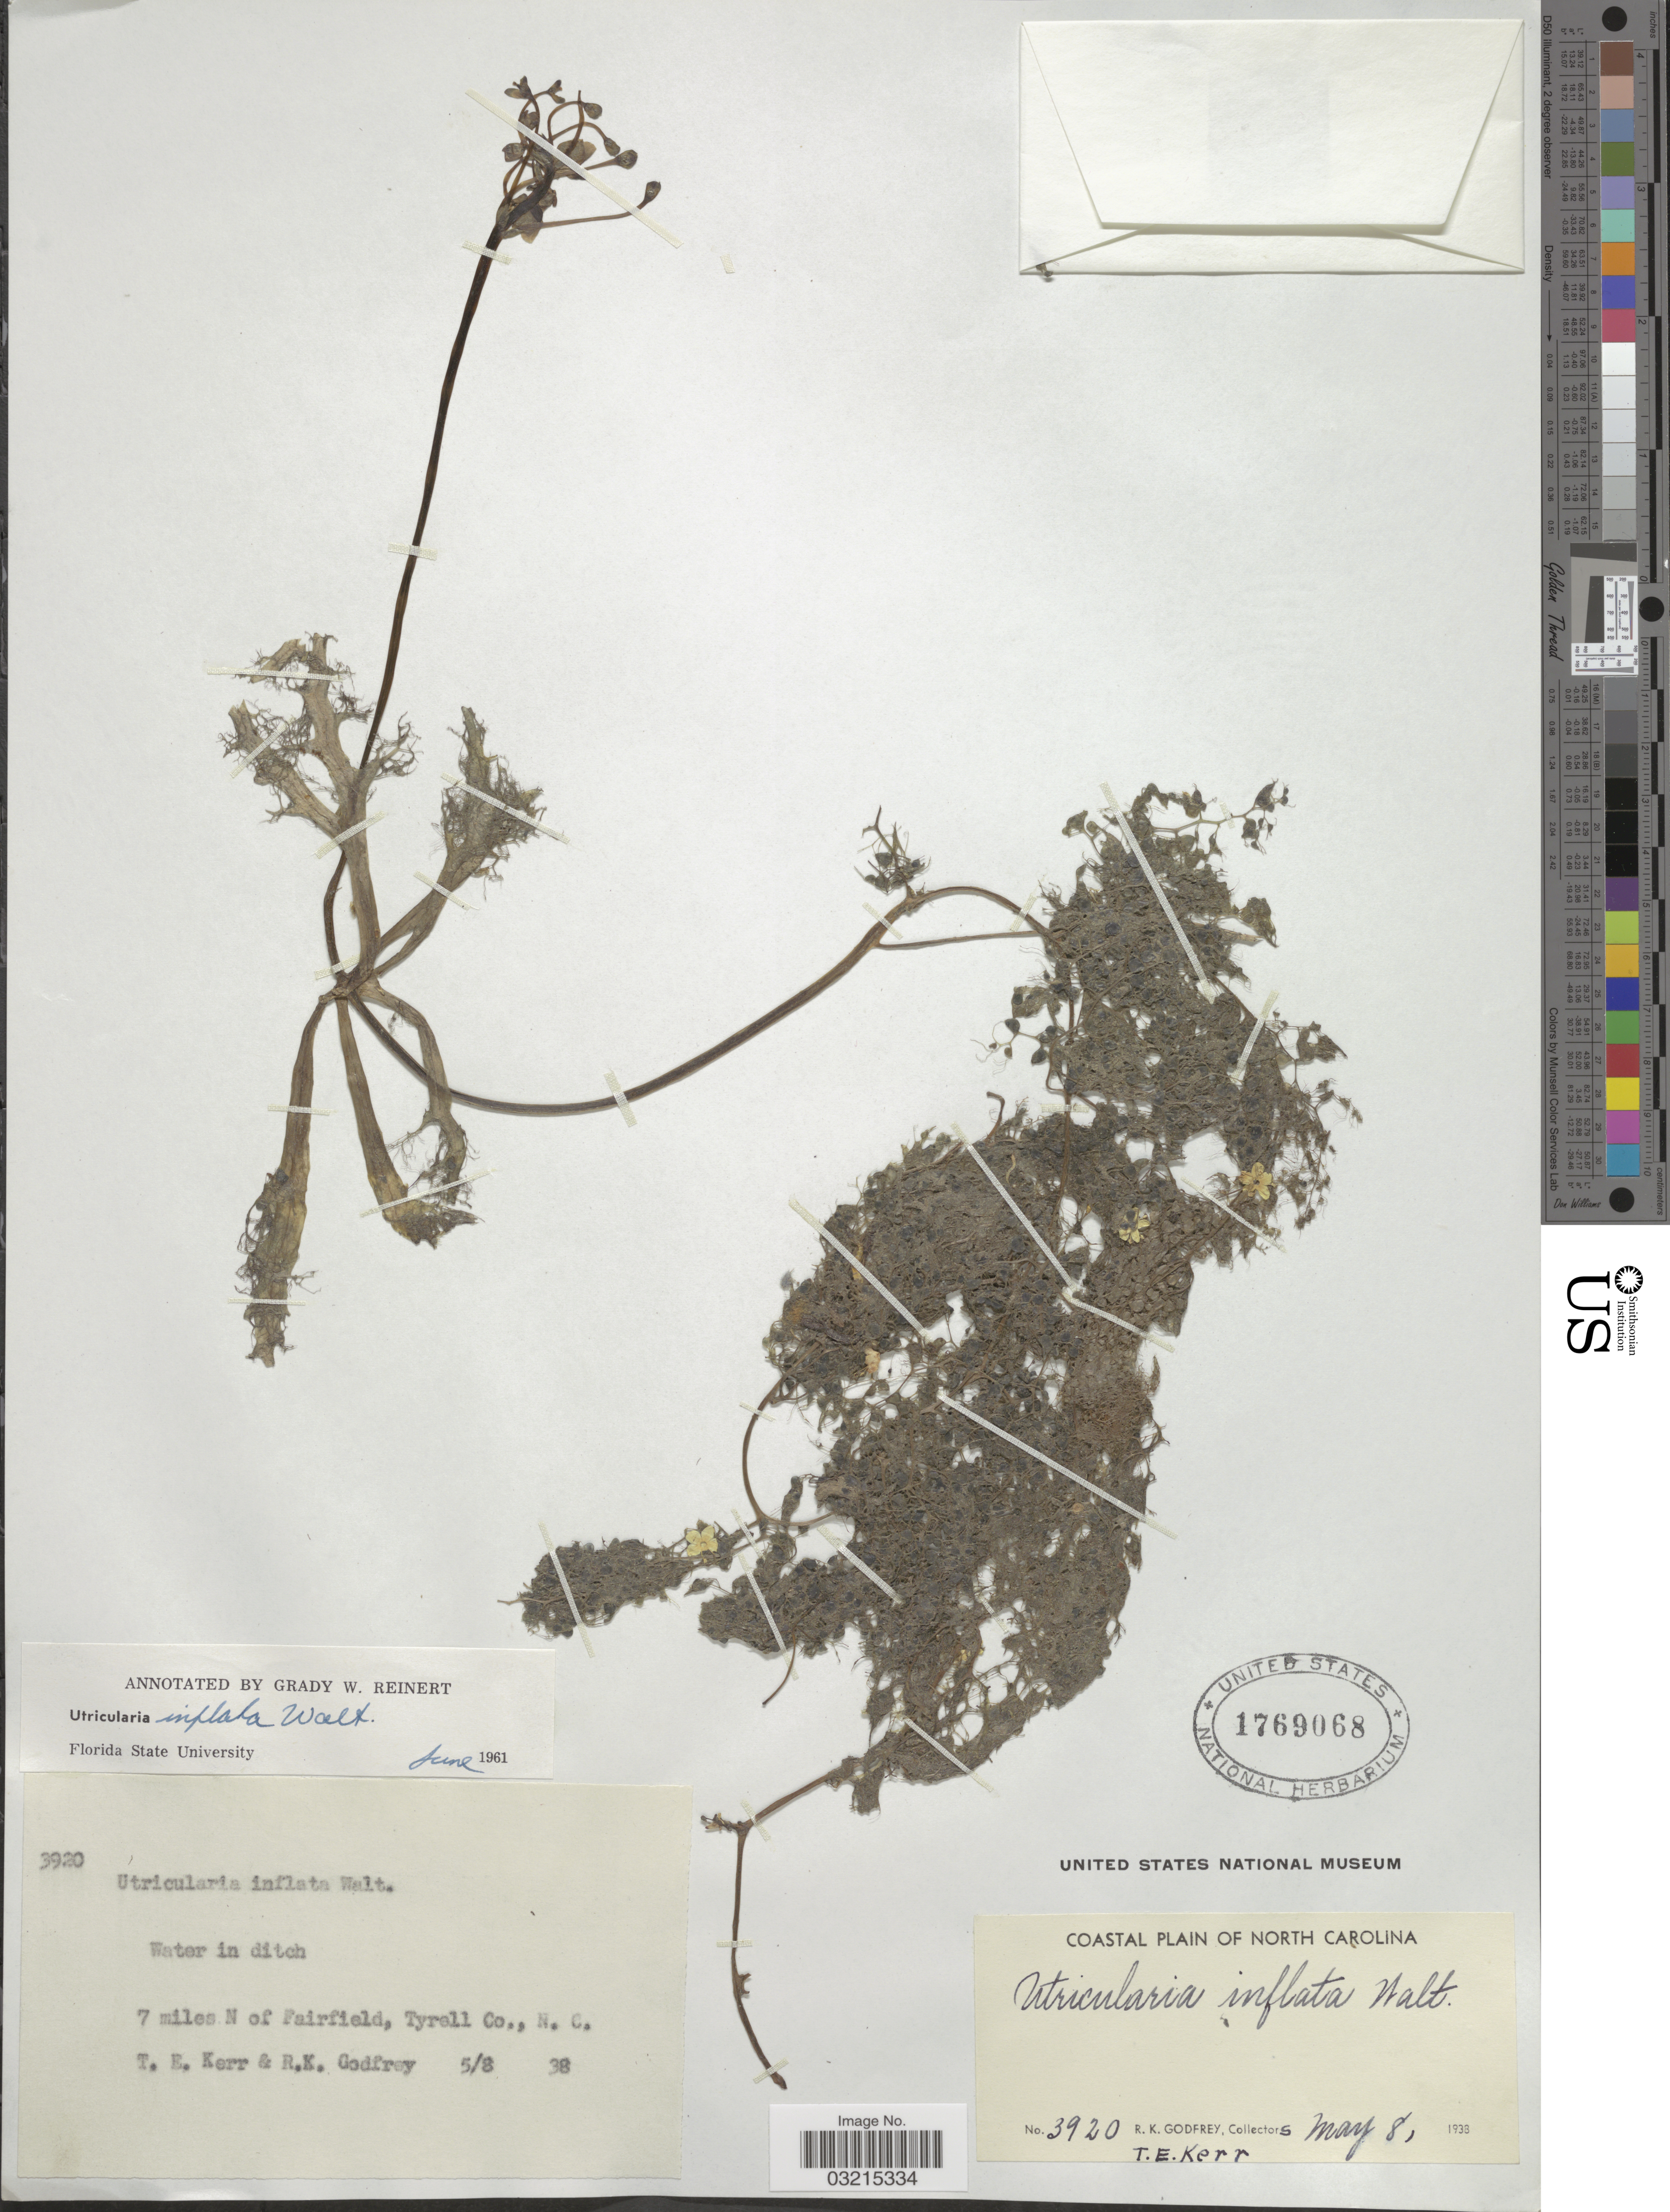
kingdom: Plantae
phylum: Tracheophyta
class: Magnoliopsida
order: Lamiales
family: Lentibulariaceae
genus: Utricularia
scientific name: Utricularia inflata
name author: Walter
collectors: T. E. Kerr & R. K. Godfrey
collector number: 3920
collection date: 1938-05-08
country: United States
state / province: North Carolina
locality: Coastal plain of North Carolina. 7 miles N of Fairfield, Tyrell Co.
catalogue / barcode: US 1769068